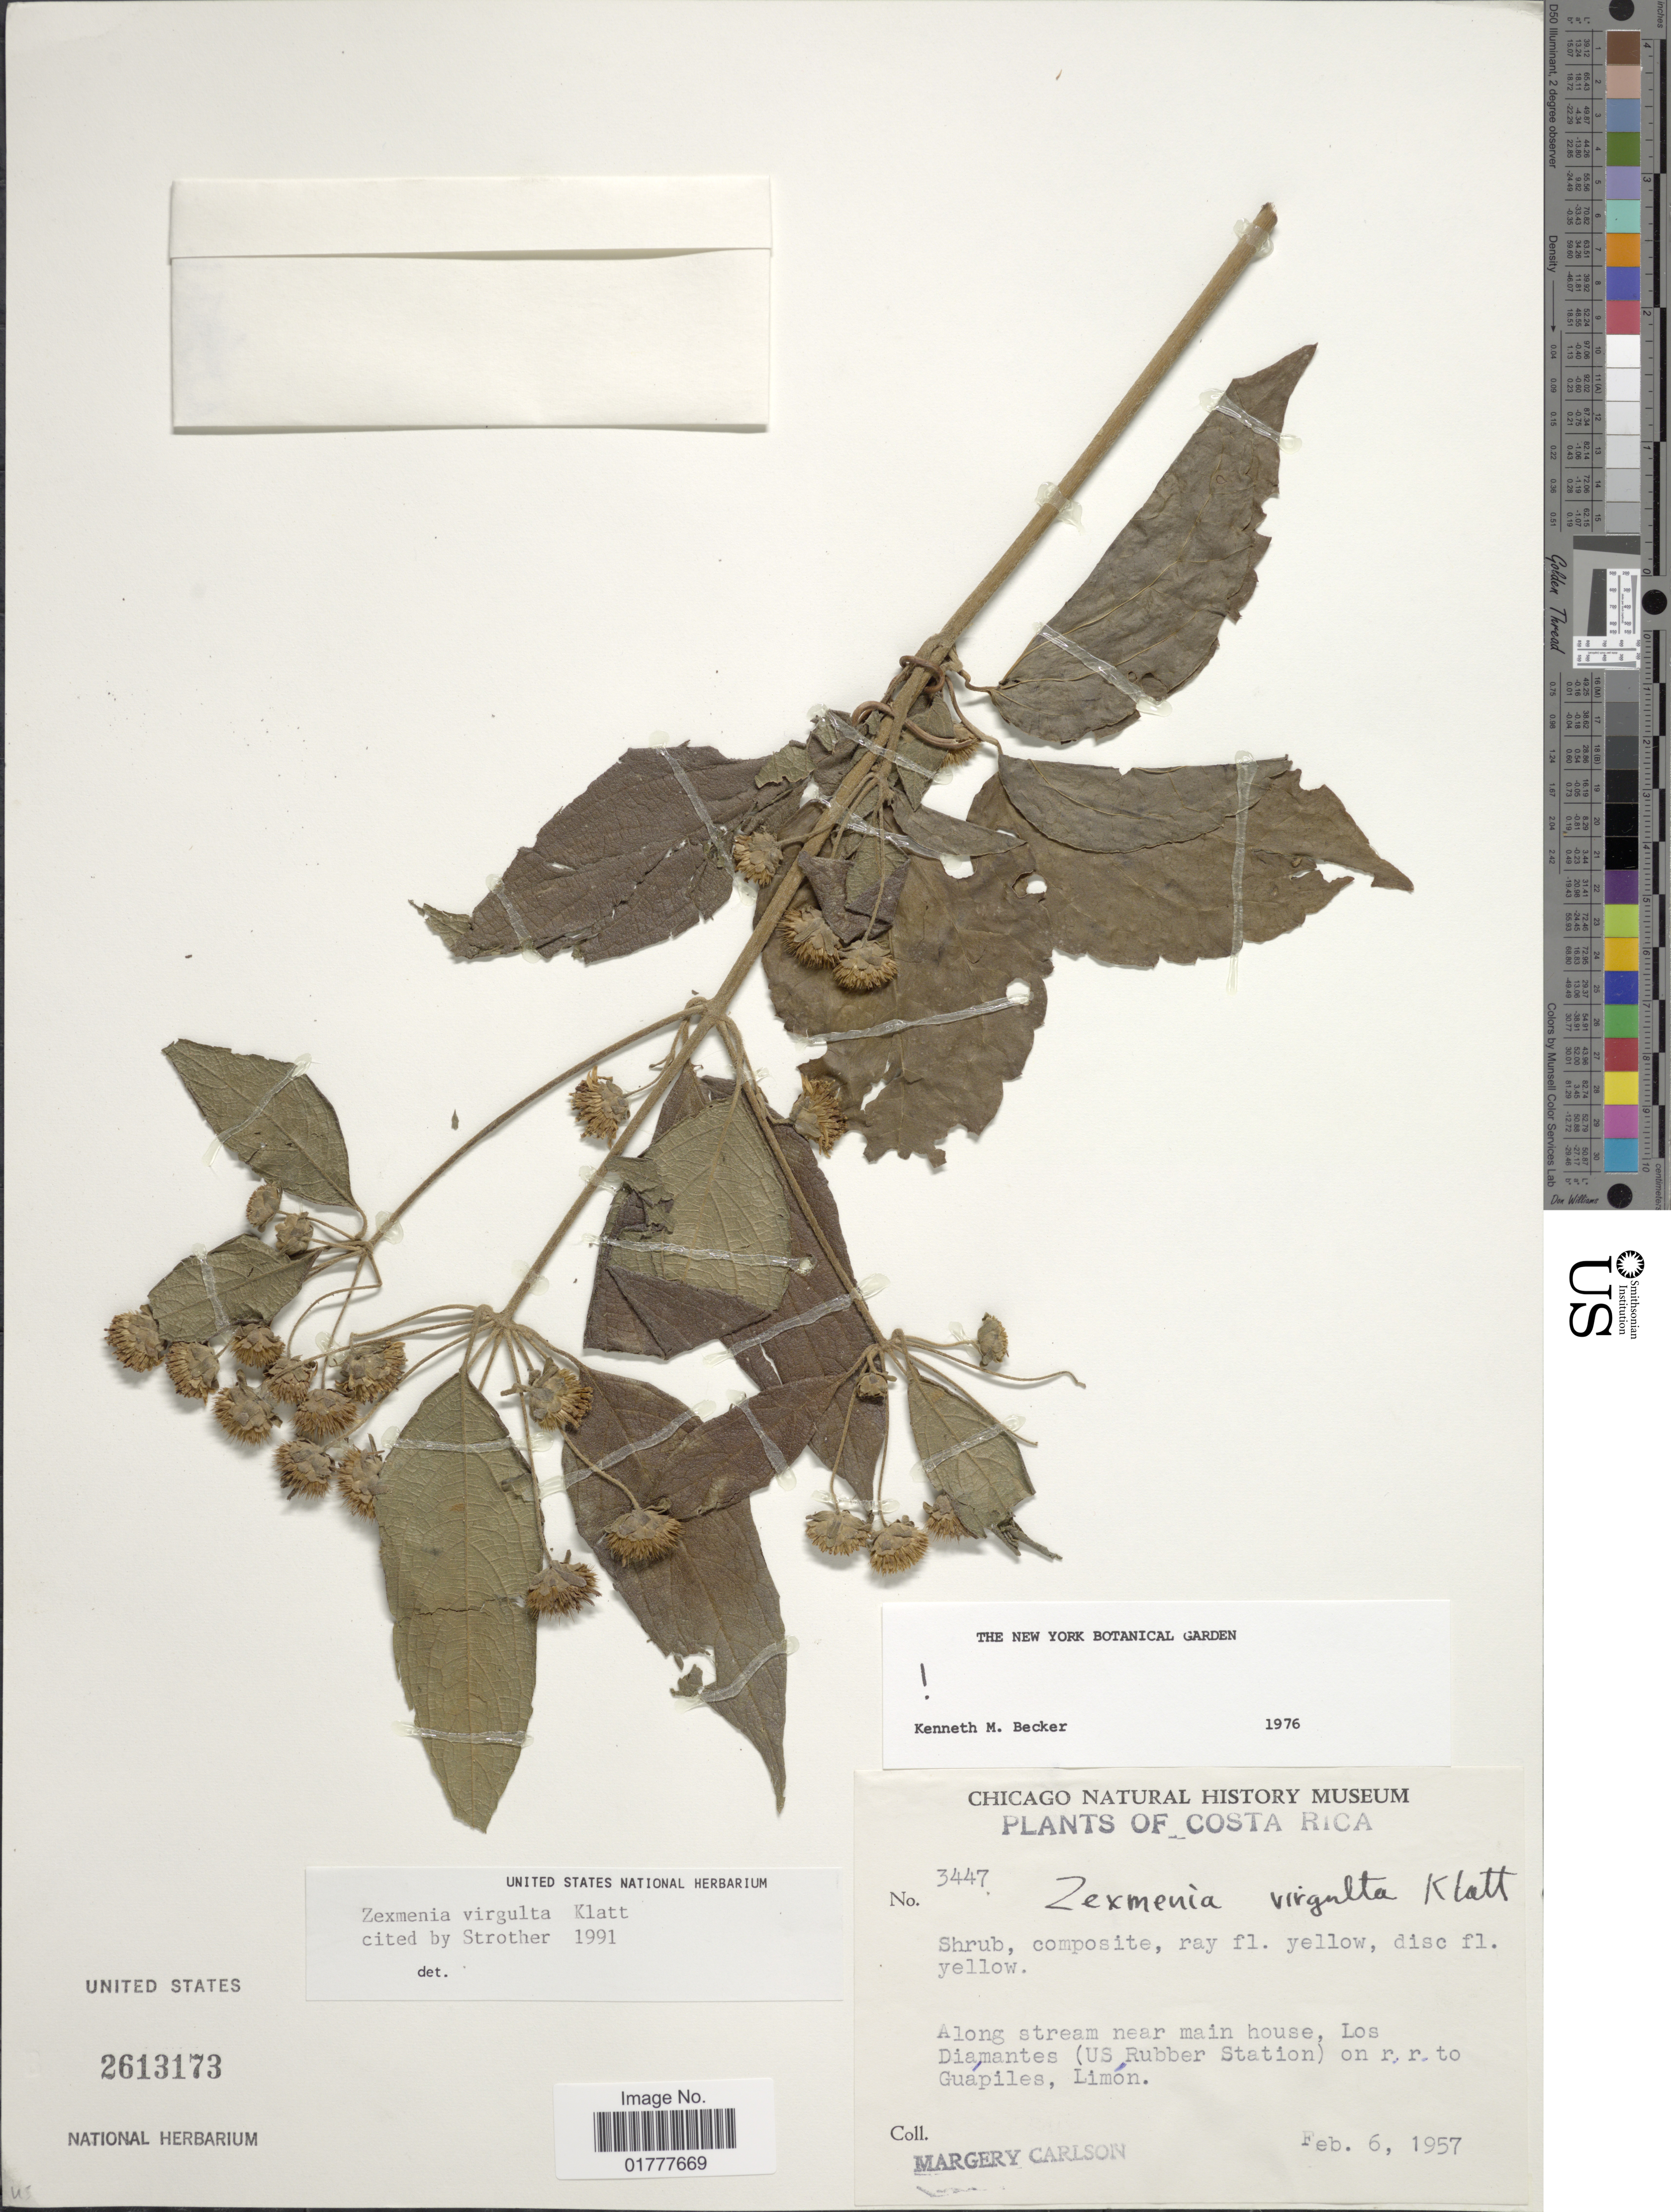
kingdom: Plantae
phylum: Tracheophyta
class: Magnoliopsida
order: Asterales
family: Asteraceae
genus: Zexmenia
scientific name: Zexmenia virgulta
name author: Klatt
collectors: M. C. Carlson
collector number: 3447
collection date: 1957-02-06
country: Costa Rica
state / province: Limón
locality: Along stream near main house, Los Diamantes (US Rubber Station) on r.r. to Guapiles, Limon.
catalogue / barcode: US 2613173